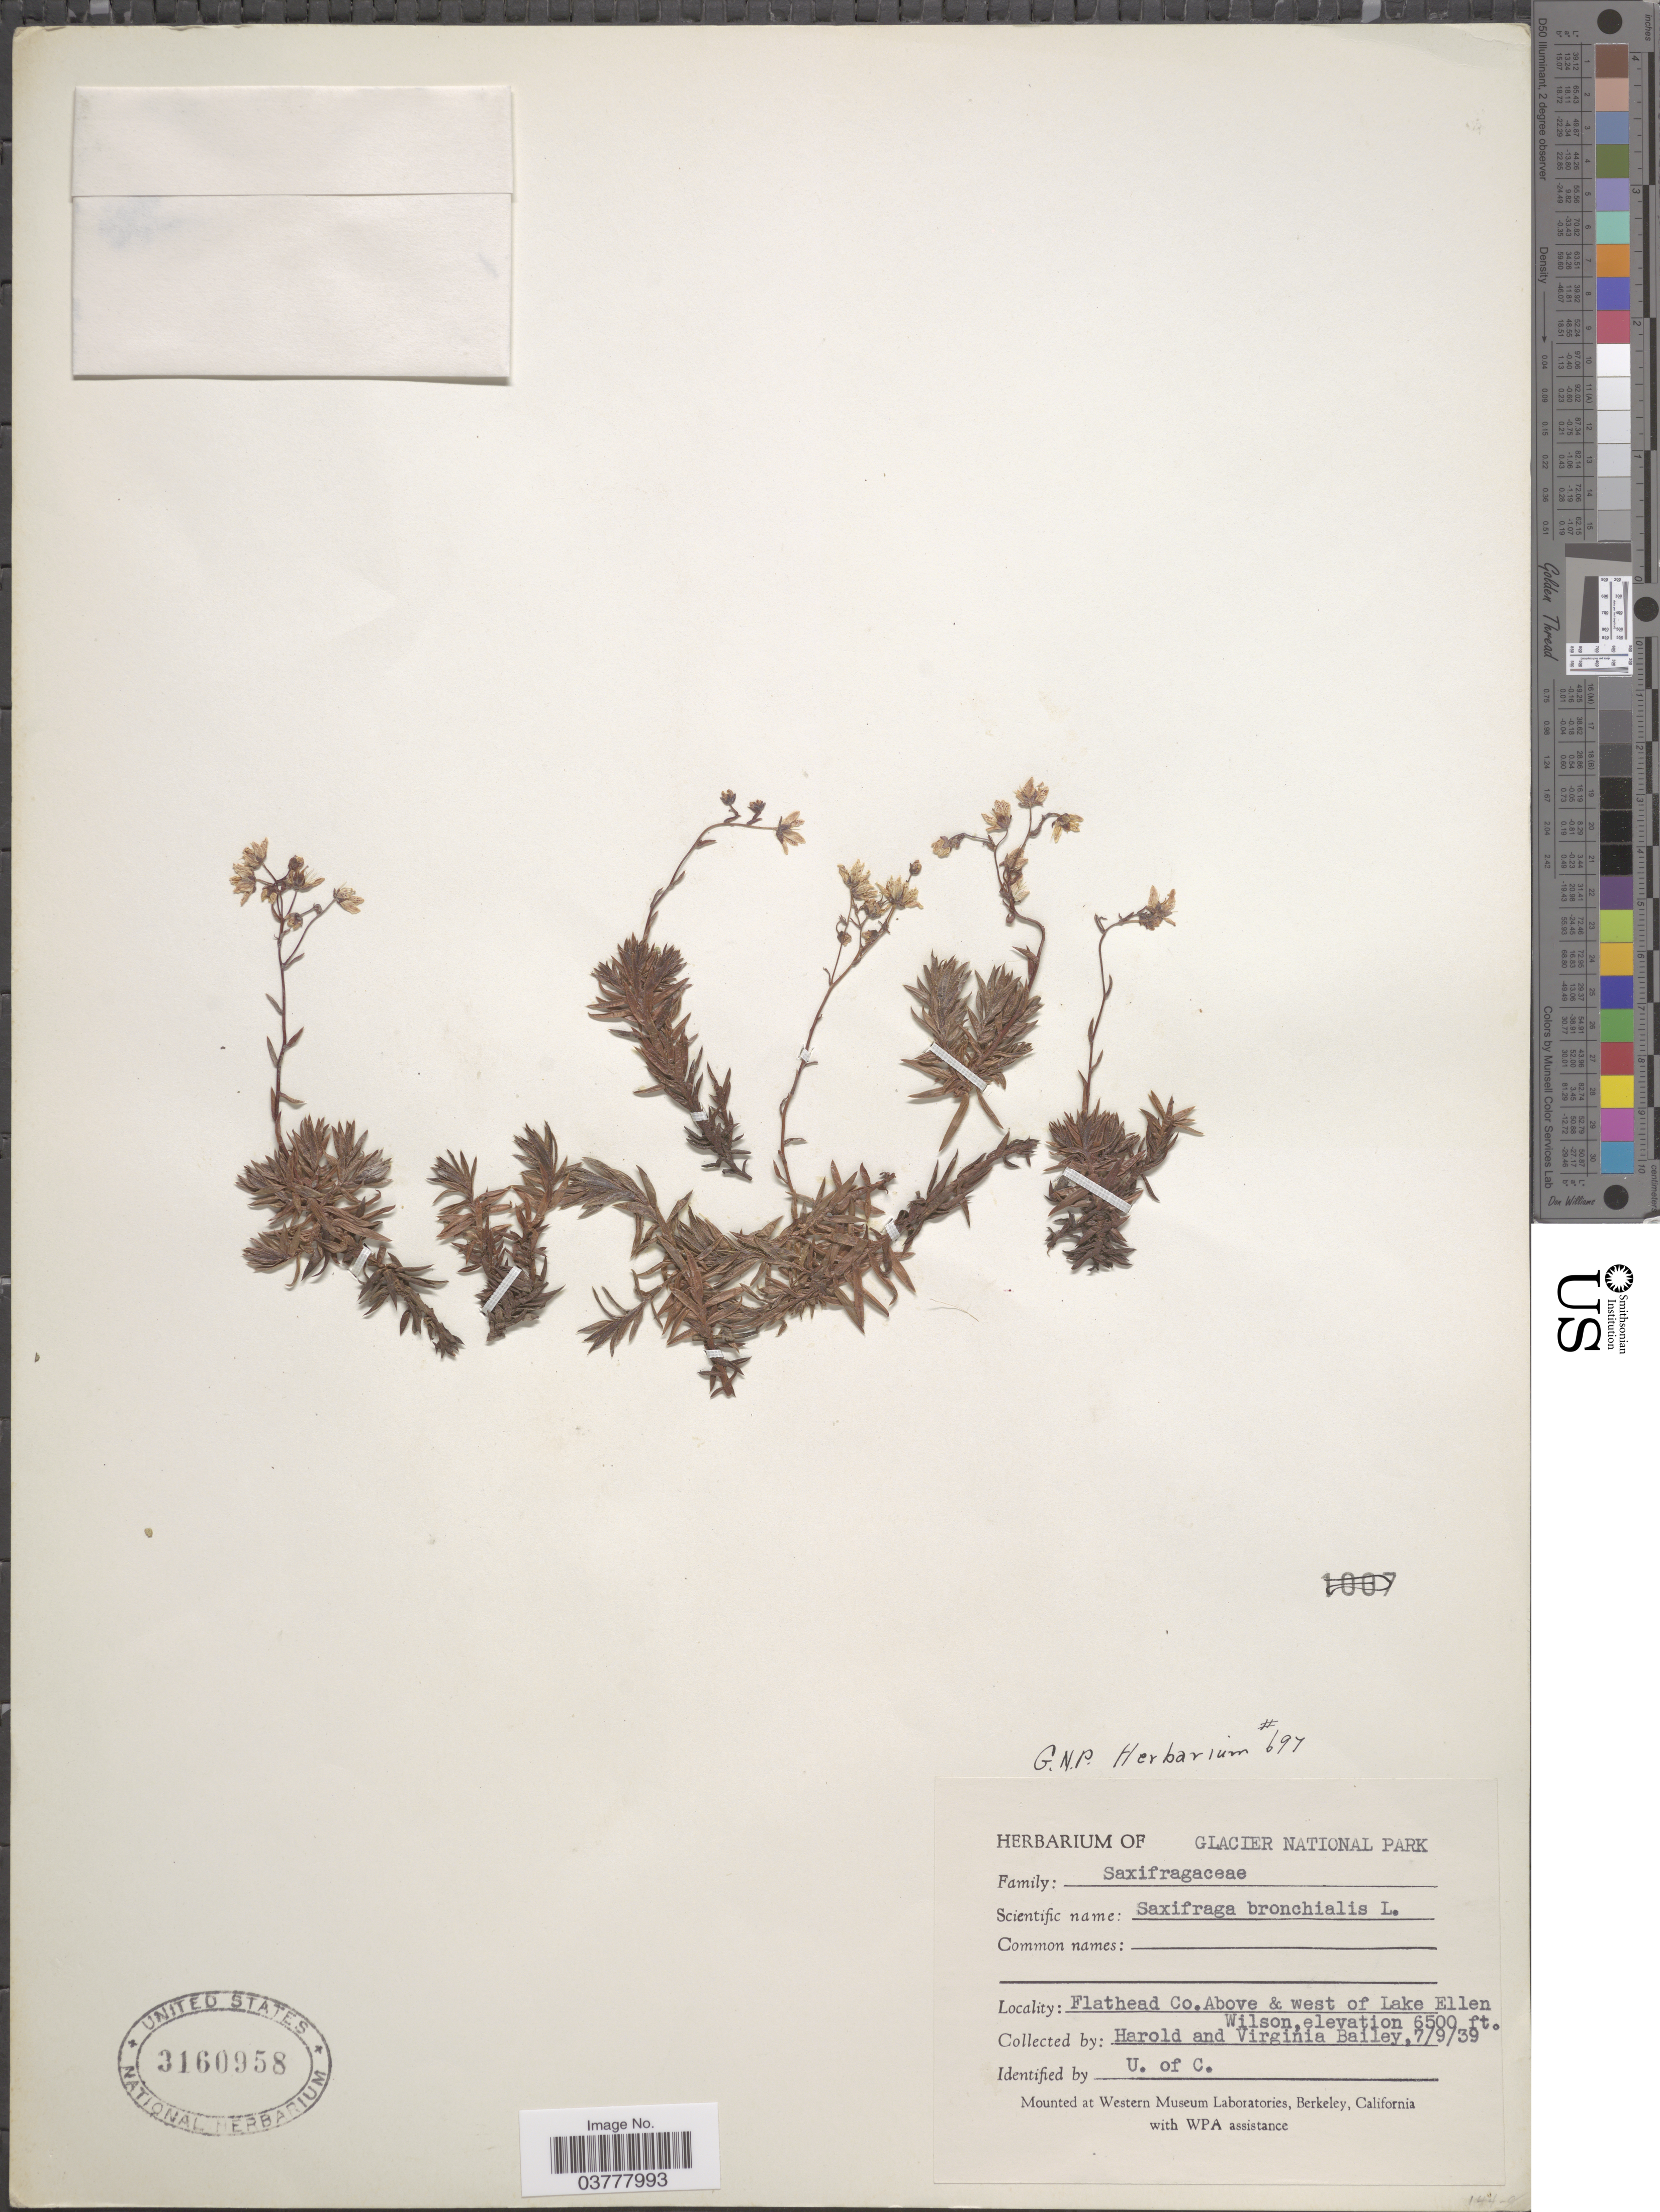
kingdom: Plantae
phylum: Tracheophyta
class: Magnoliopsida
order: Saxifragales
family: Saxifragaceae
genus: Saxifraga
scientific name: Saxifraga bronchialis subsp. austromontana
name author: (Wiegand) Piper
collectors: H. Bailey & V. L. Bailey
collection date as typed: Transcribed d/m/y: 9/7/39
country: United States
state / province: California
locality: Flathead Co.Above & west of Lake Ellen Wilson.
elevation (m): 1981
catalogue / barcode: US 3160958